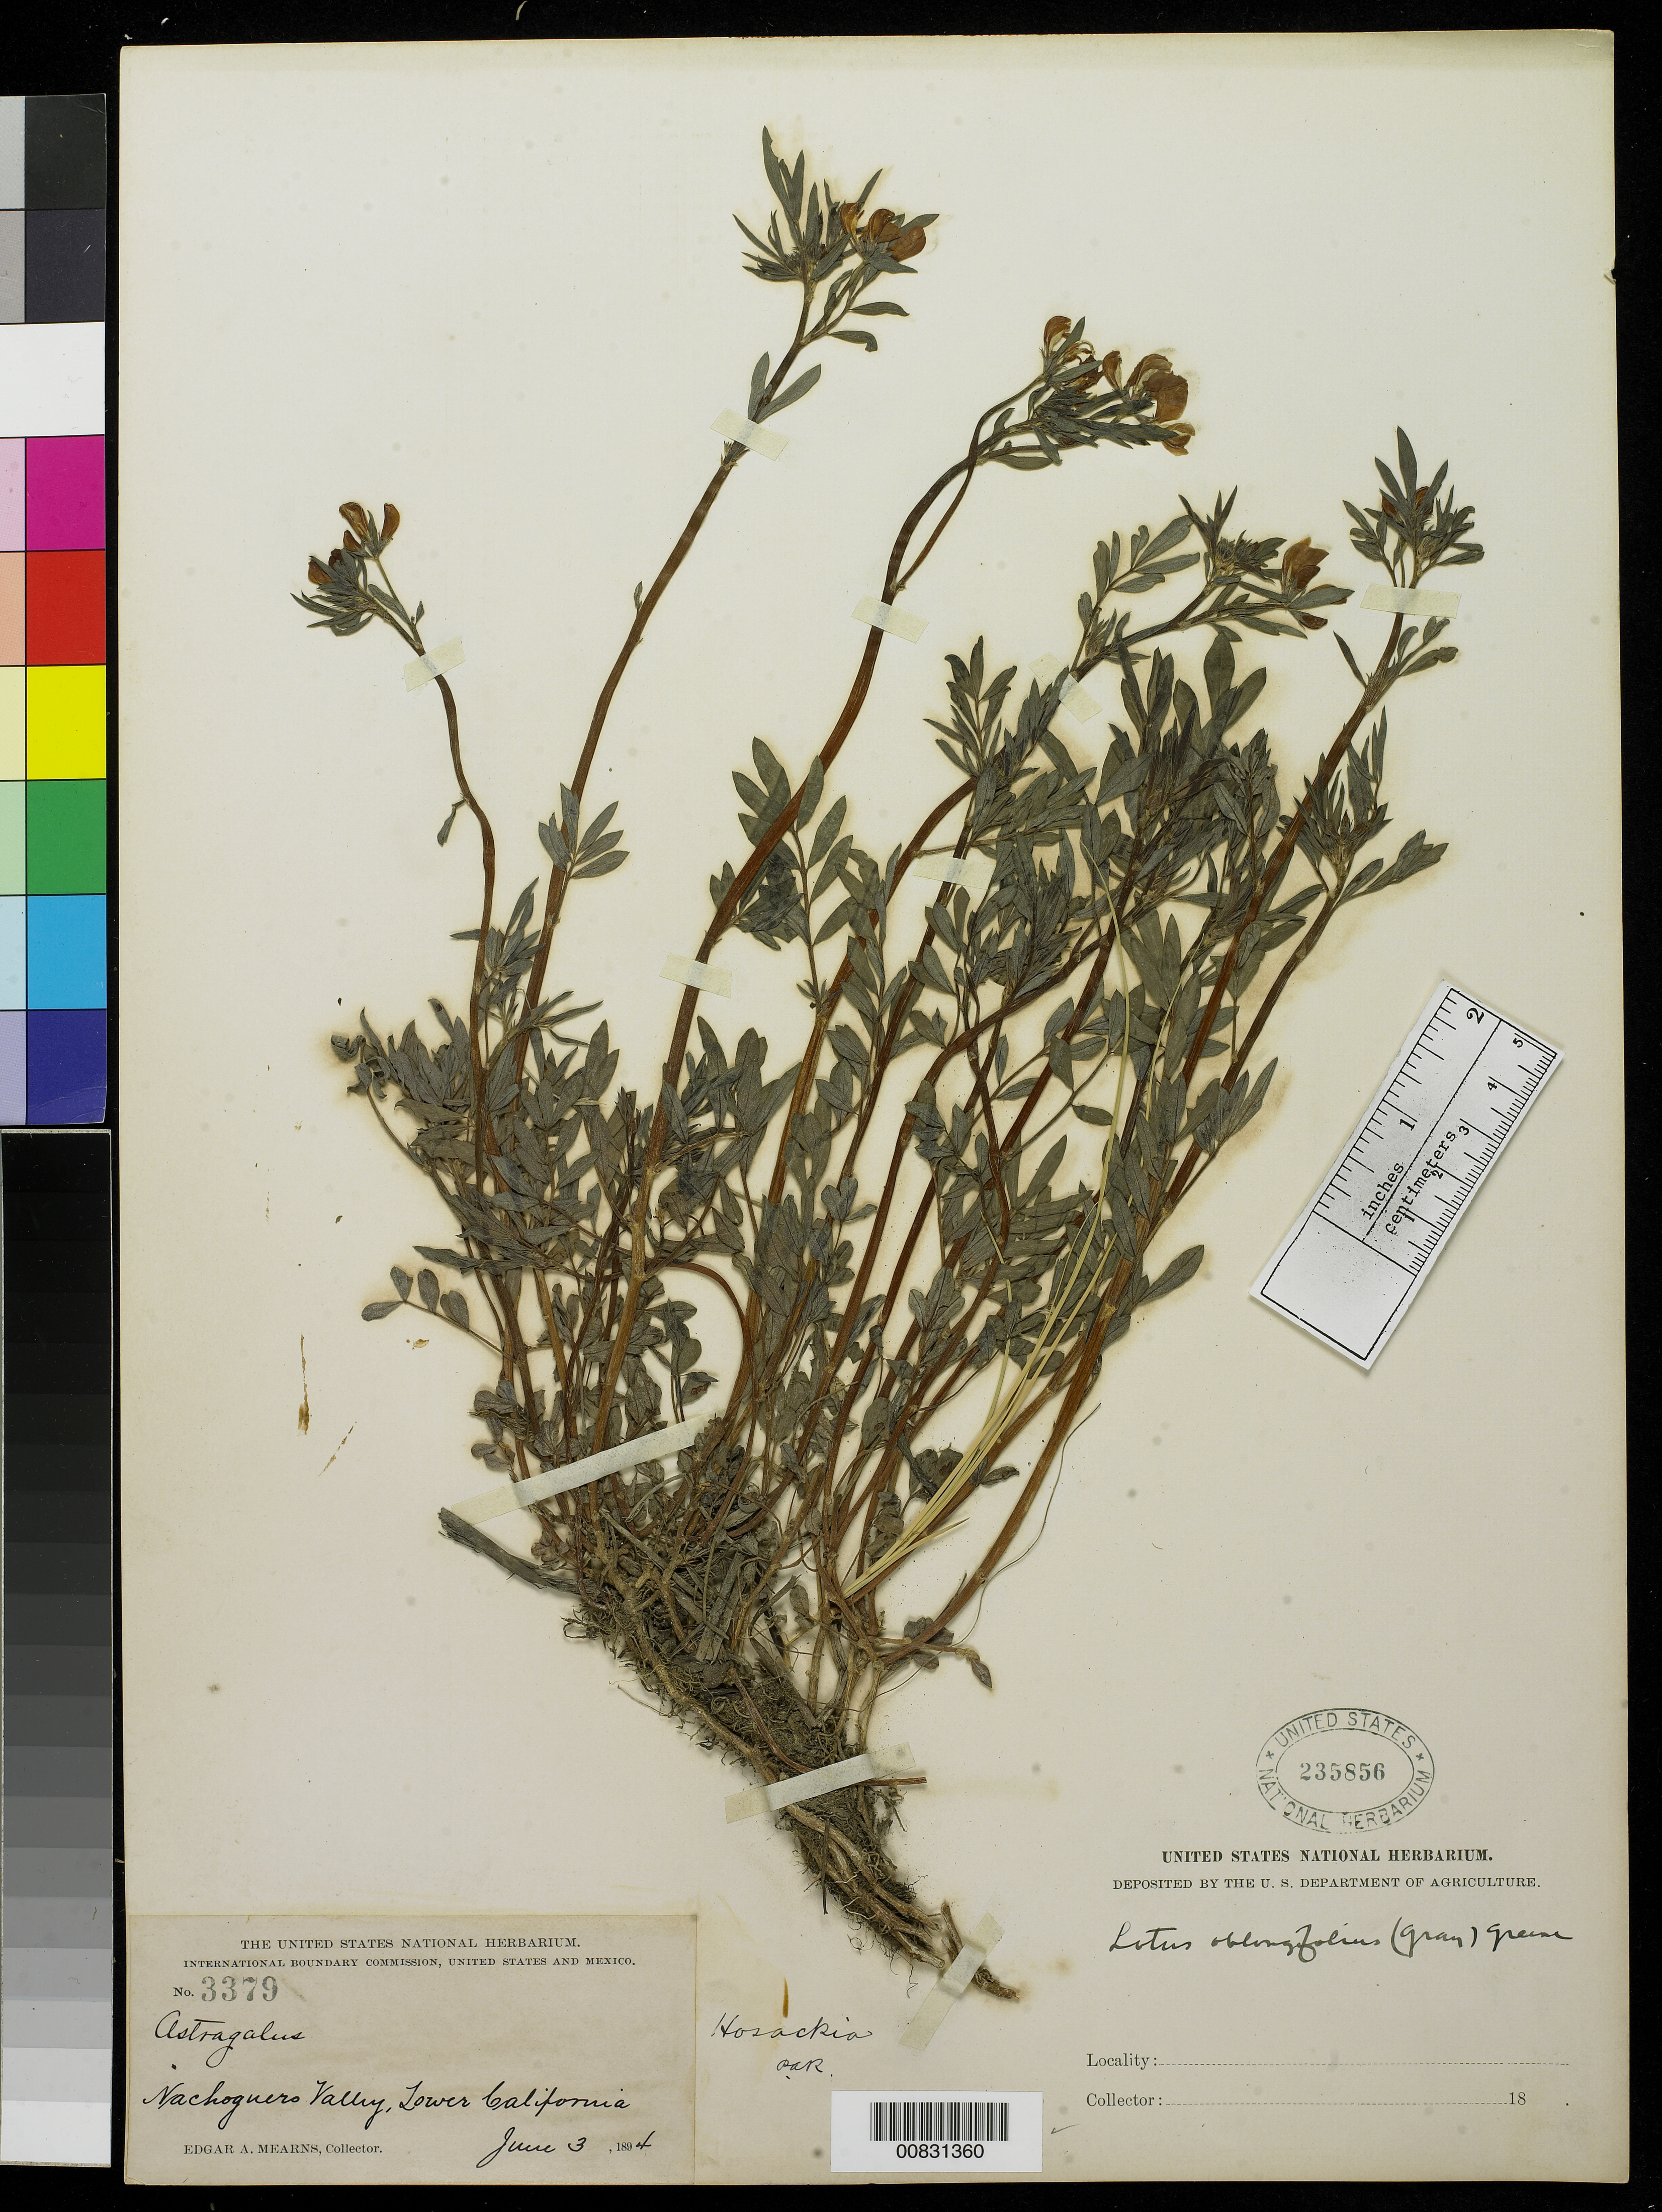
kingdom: Plantae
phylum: Tracheophyta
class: Magnoliopsida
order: Fabales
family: Fabaceae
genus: Hosackia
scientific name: Hosackia oblongifolia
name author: Benth.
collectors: E. A. Mearns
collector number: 3379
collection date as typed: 03 Jun 1894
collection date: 1894-06-03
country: Mexico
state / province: Baja California Norte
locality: Nachoguero Valley, Baja California.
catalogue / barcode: US 235856